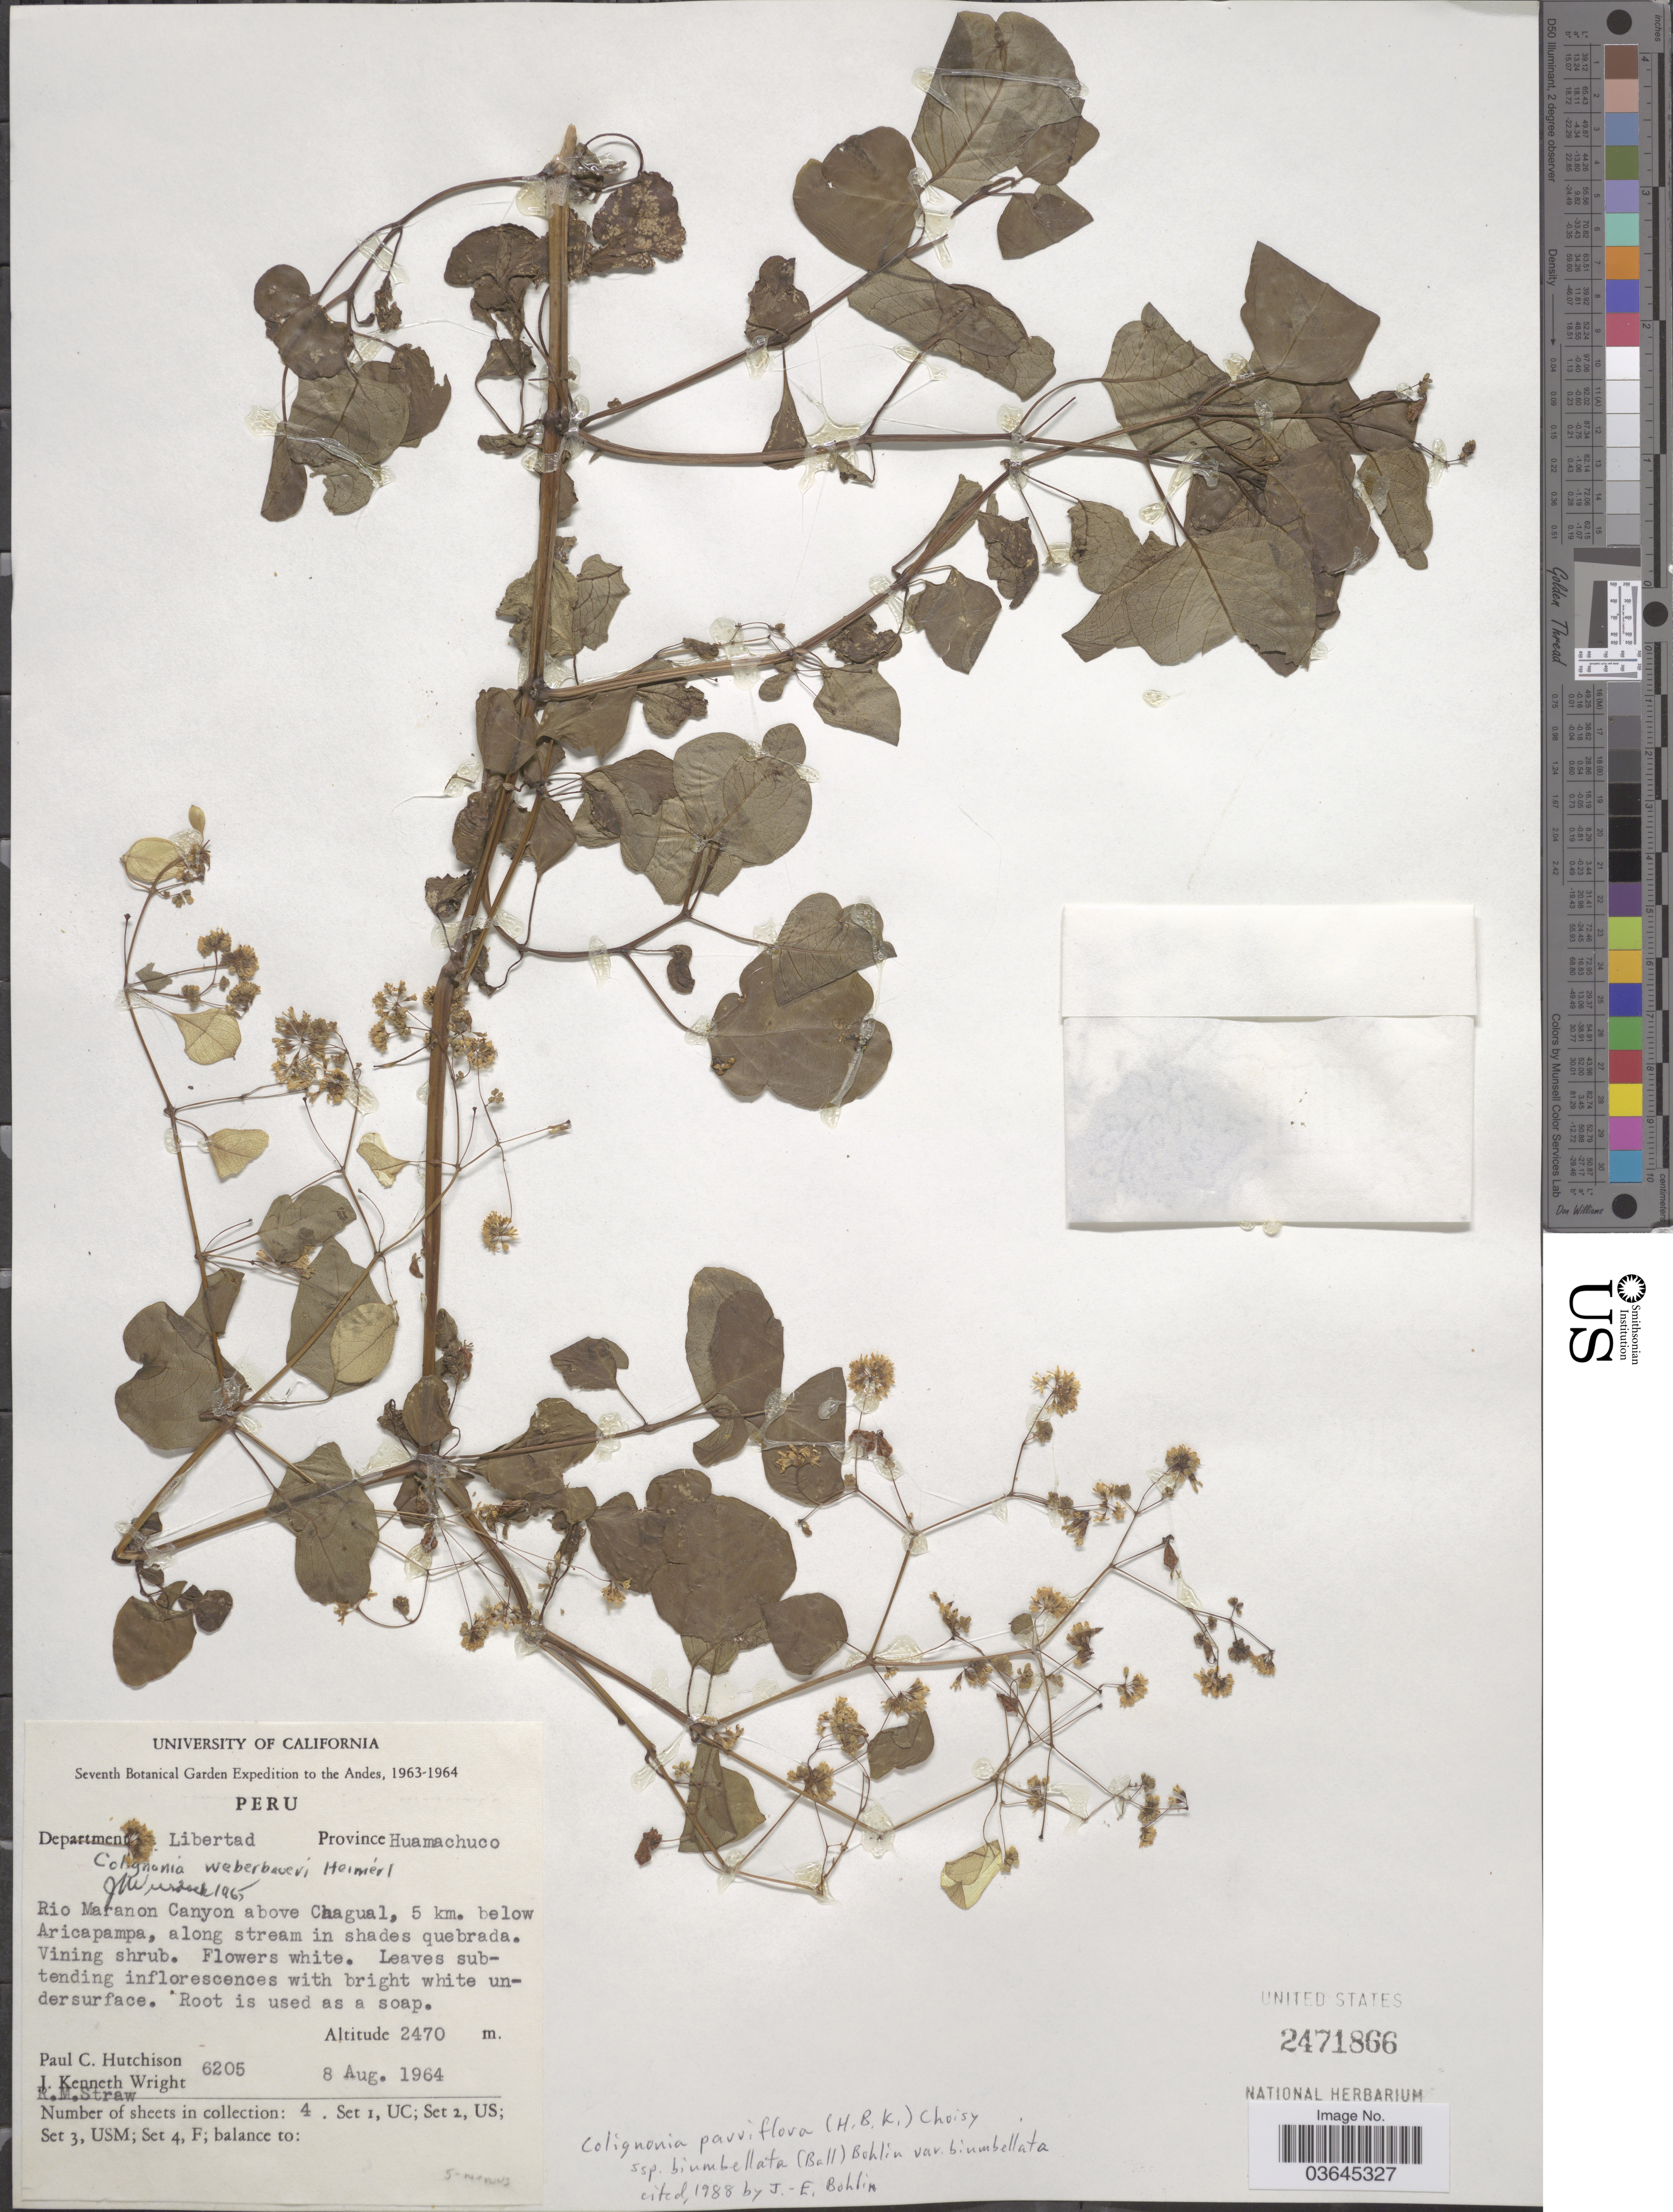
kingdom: Plantae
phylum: Tracheophyta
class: Magnoliopsida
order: Caryophyllales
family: Nyctaginaceae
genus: Colignonia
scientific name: Colignonia parviflora subsp. biumbellata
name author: (Ball) J.E. Bohlin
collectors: P. C. Hutchison & J. K. Wright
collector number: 6205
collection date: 1964-08-08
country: Peru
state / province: La Libertad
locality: Andes. Department Libertad. Province Huamachuco. Rio Maranon Canyon above Chagual, 5 km. below Aricapampa, along stream in shades quebrada.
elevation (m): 2470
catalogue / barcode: US 2471866